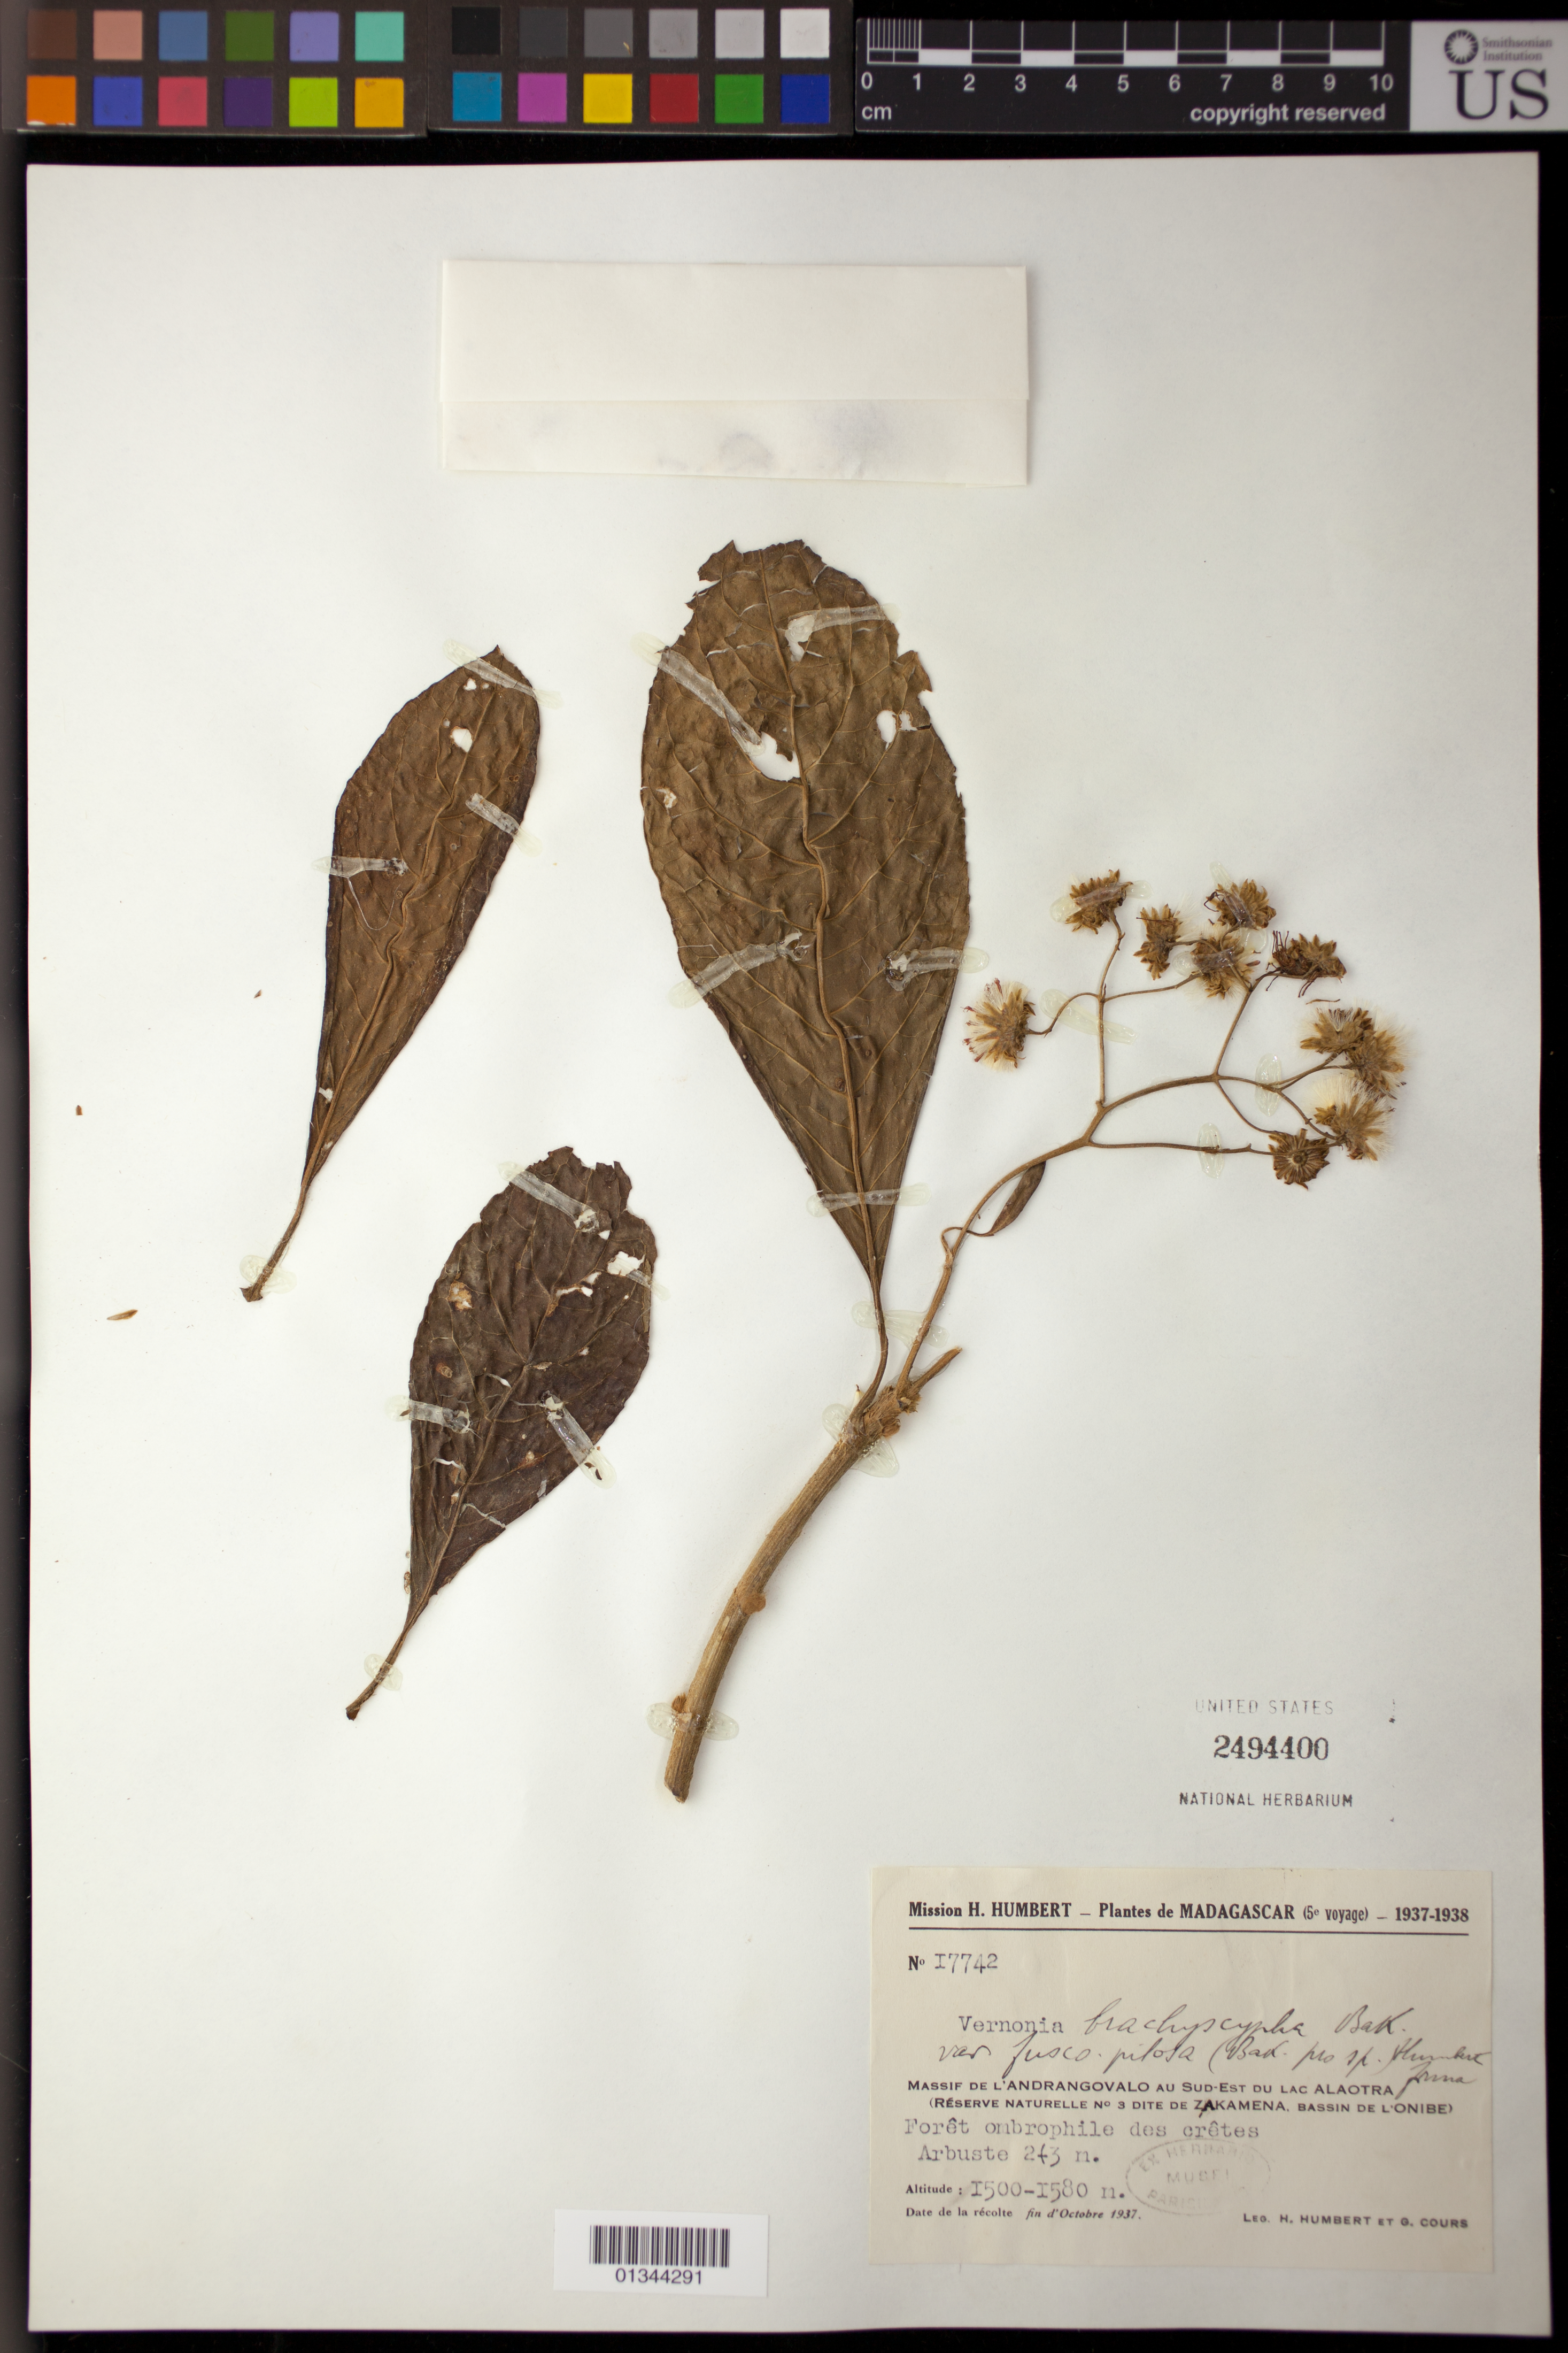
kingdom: Plantae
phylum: Tracheophyta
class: Magnoliopsida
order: Asterales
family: Asteraceae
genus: Vernonia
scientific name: Vernonia brachyscypha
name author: Baker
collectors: H. Humbert & G. Cours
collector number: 17742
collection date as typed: Oct 1937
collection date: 1937-10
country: Madagascar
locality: Massif de L'Andragovalo au Sud-Est du Lac Alaotra, Reserve naturelle no. 3 Dite de Zekamena, Bassin de l'Onibe.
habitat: Foret ombrophile des cretes.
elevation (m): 1500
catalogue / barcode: US 2494400